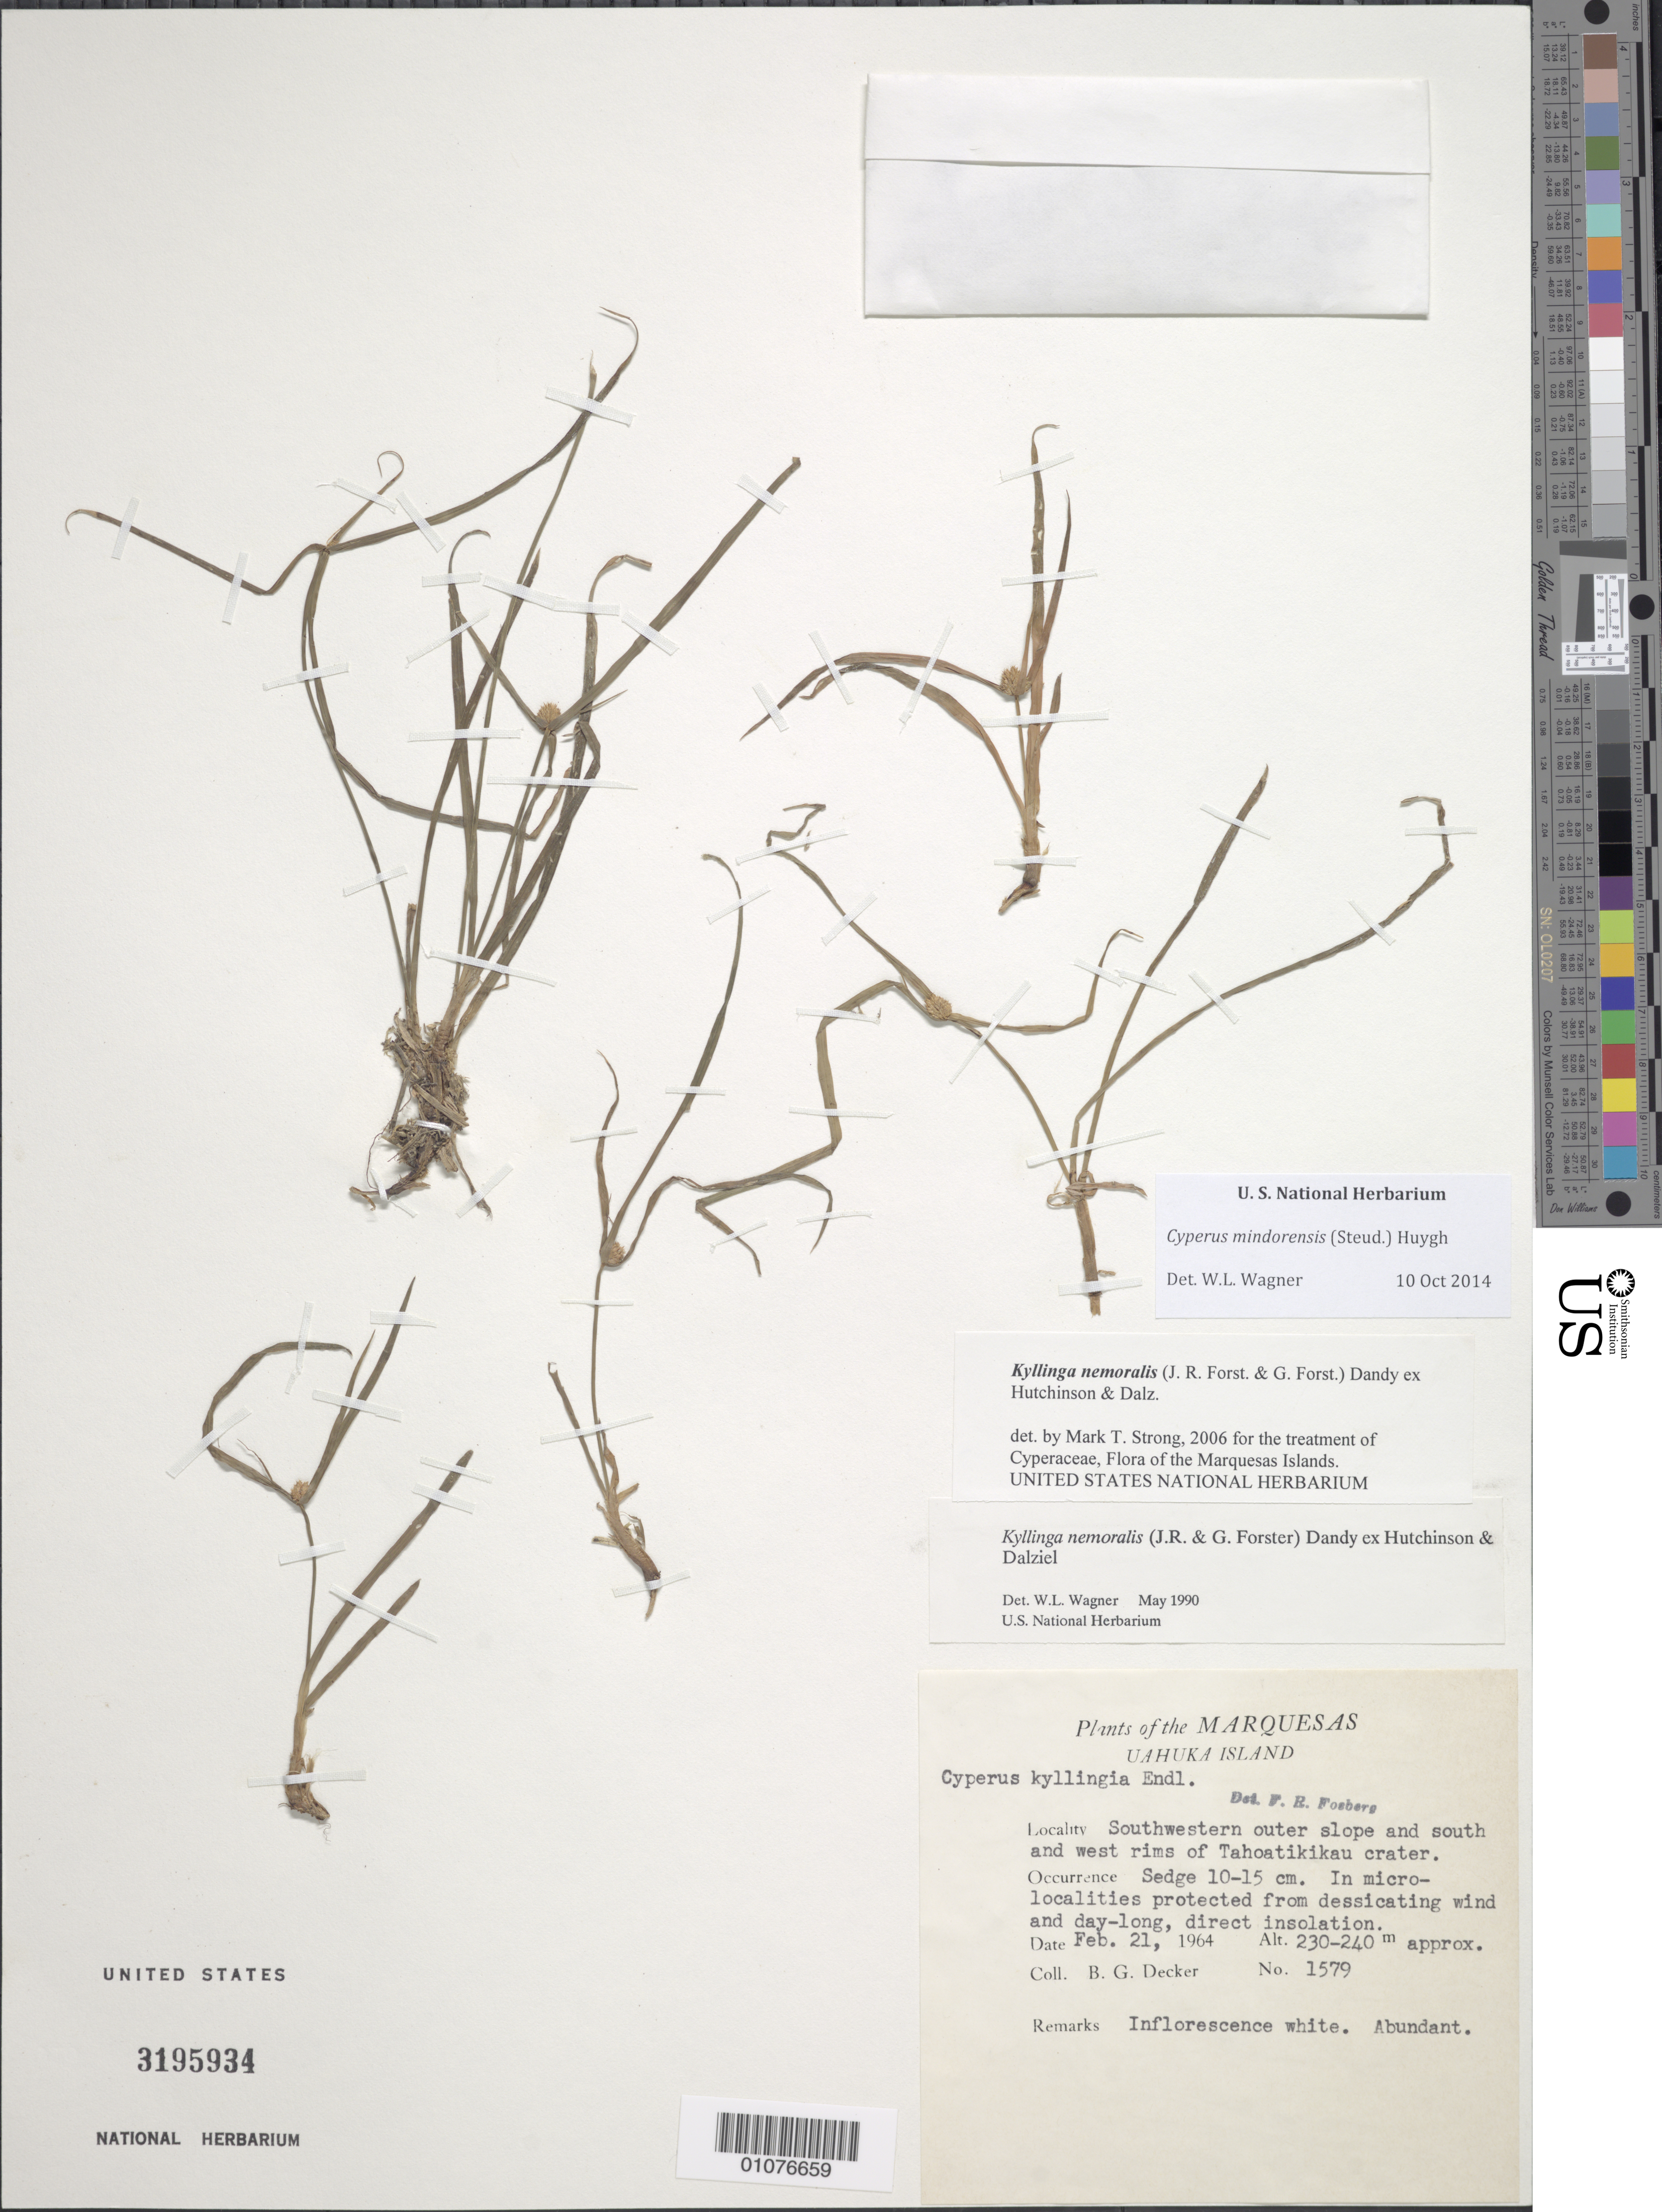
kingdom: Plantae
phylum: Tracheophyta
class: Liliopsida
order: Poales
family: Cyperaceae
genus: Cyperus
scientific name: Cyperus mindorensis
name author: (Steud.) Huygh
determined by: Lorence, David H., (PTBG), National Tropical Botanical Garden (UNITED STATES)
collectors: B. G. Decker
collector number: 1579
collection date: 1964-02-21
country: French Polynesia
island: Ua Huka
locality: SW outer slope and S and W rims of Tahoatikikau crater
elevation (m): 230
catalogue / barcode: US 3195934